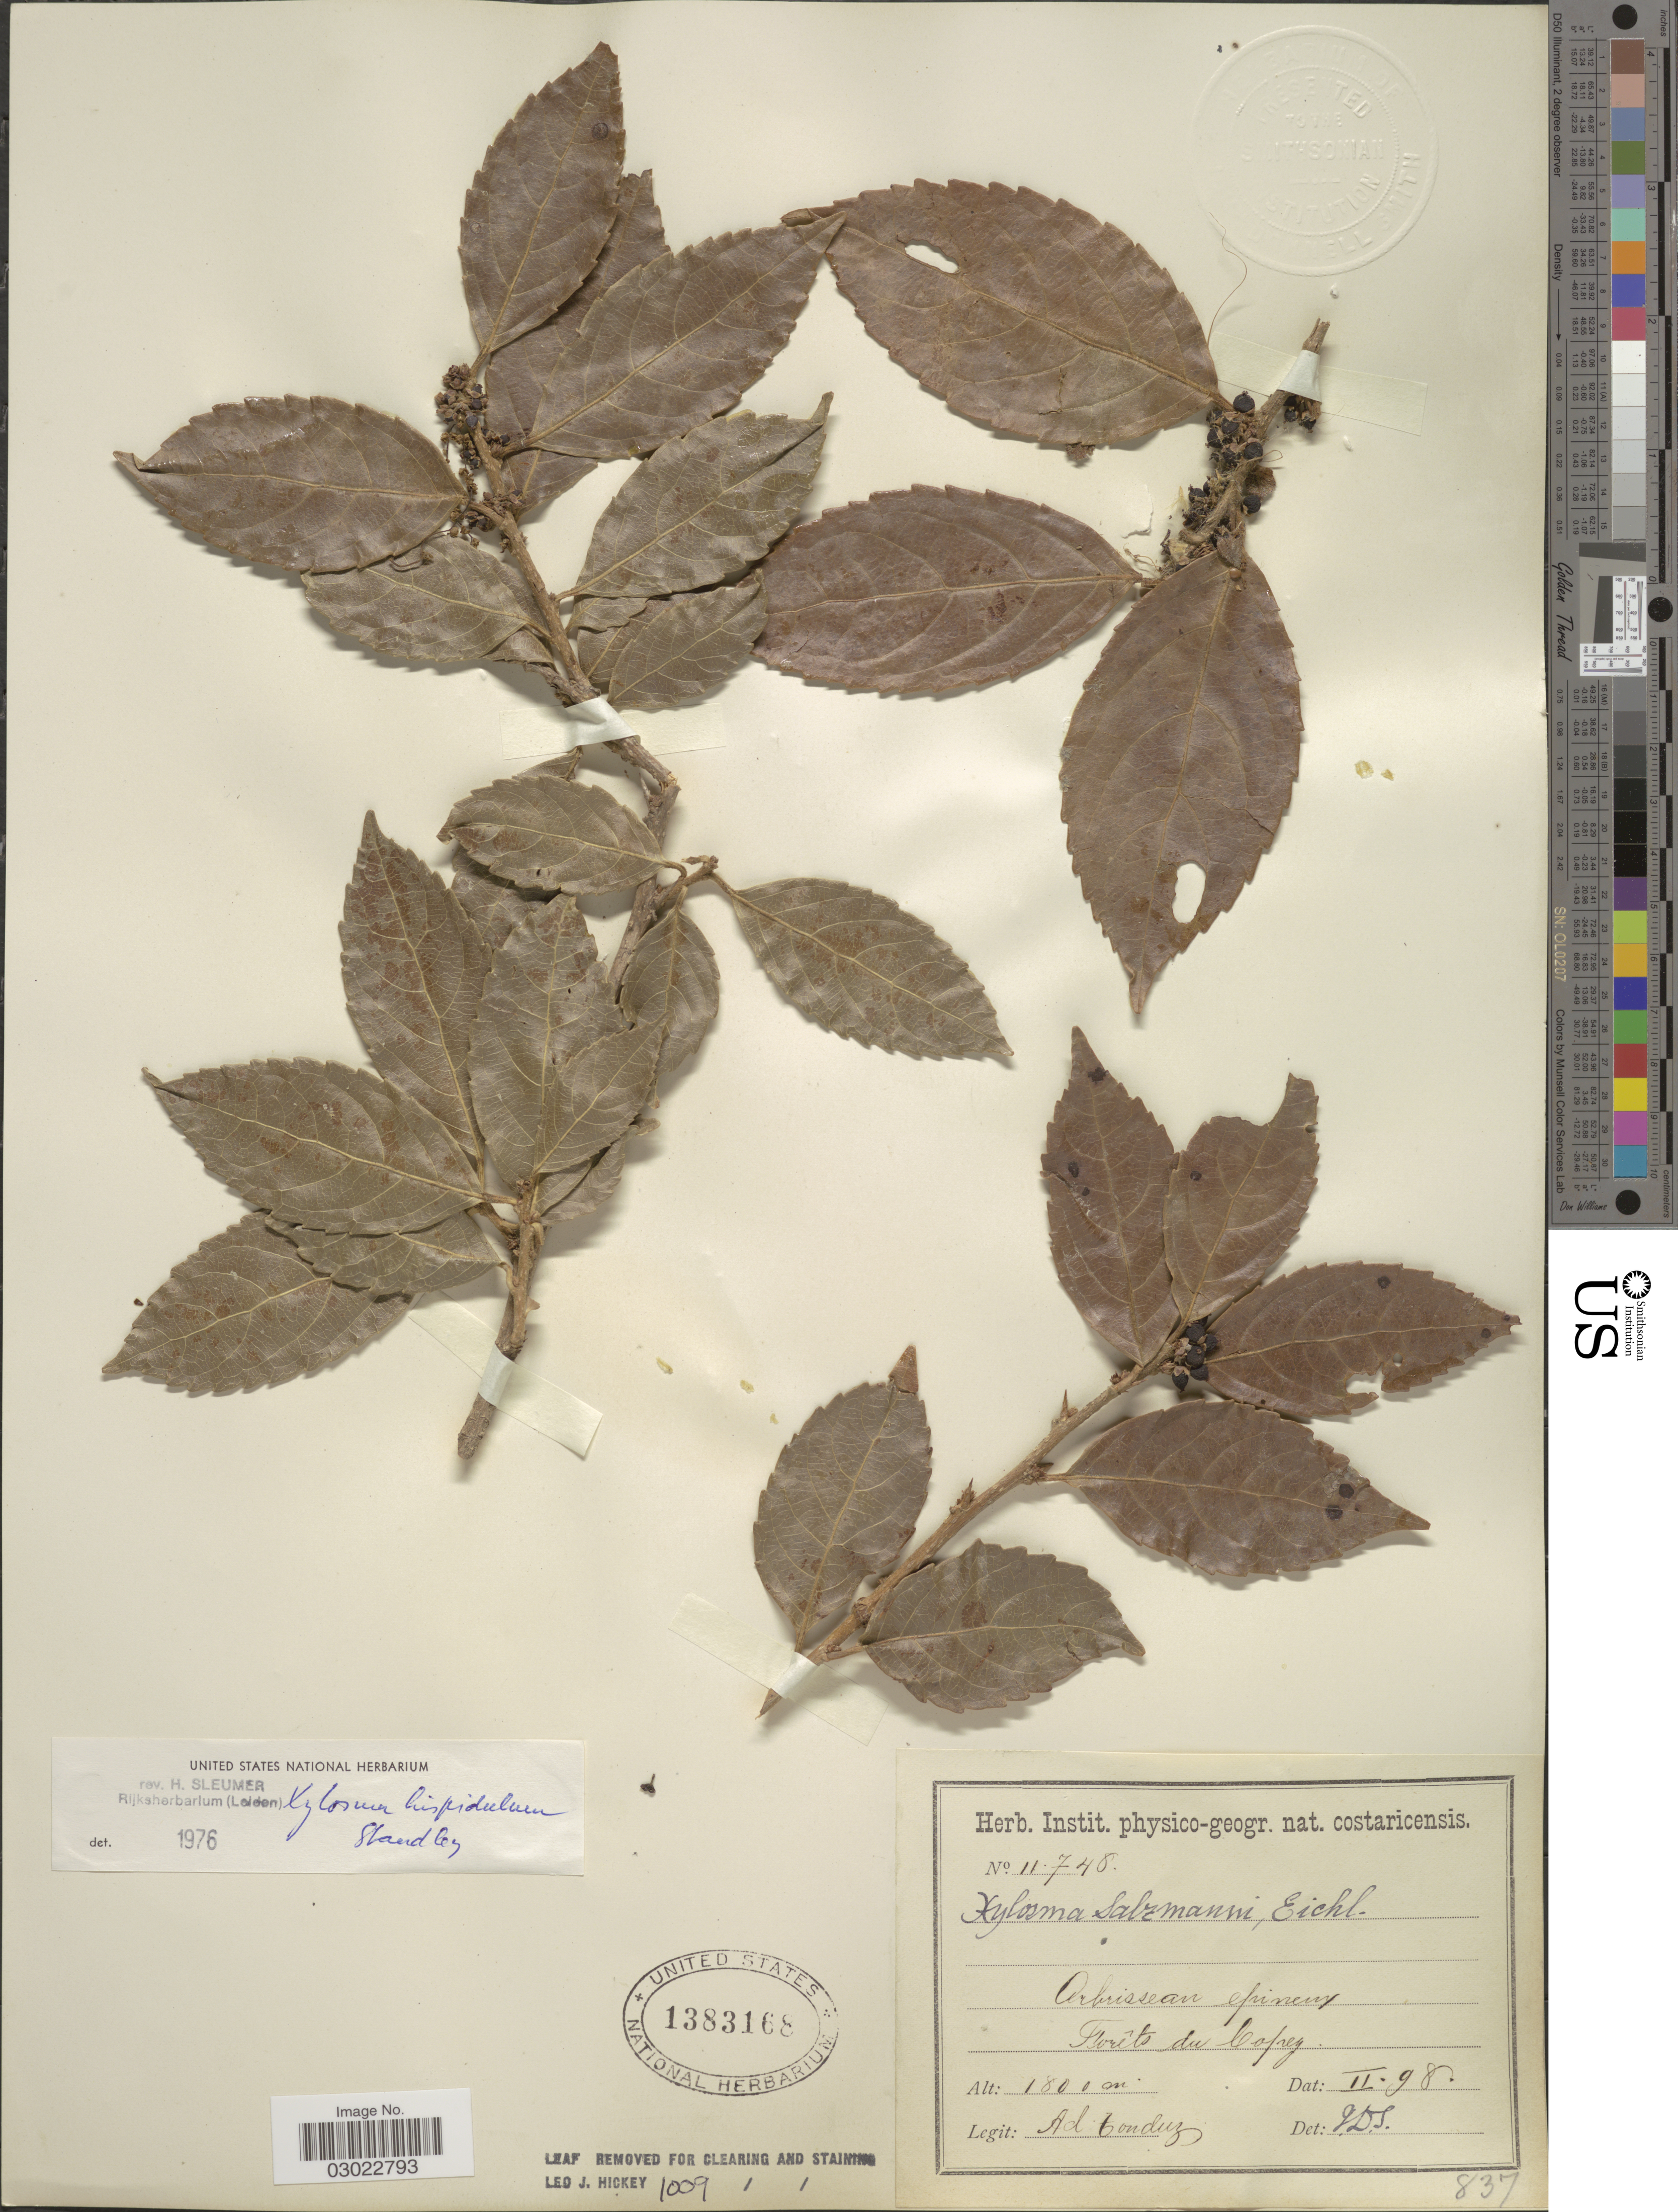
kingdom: Plantae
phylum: Tracheophyta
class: Magnoliopsida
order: Malpighiales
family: Salicaceae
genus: Xylosma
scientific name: Xylosma hispidula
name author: Standl.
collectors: A. Tonduz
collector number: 11748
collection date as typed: Transcribed d/m/y: /2/98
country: Costa Rica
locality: Forêts de Copey.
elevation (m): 1800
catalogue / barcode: US 1383168